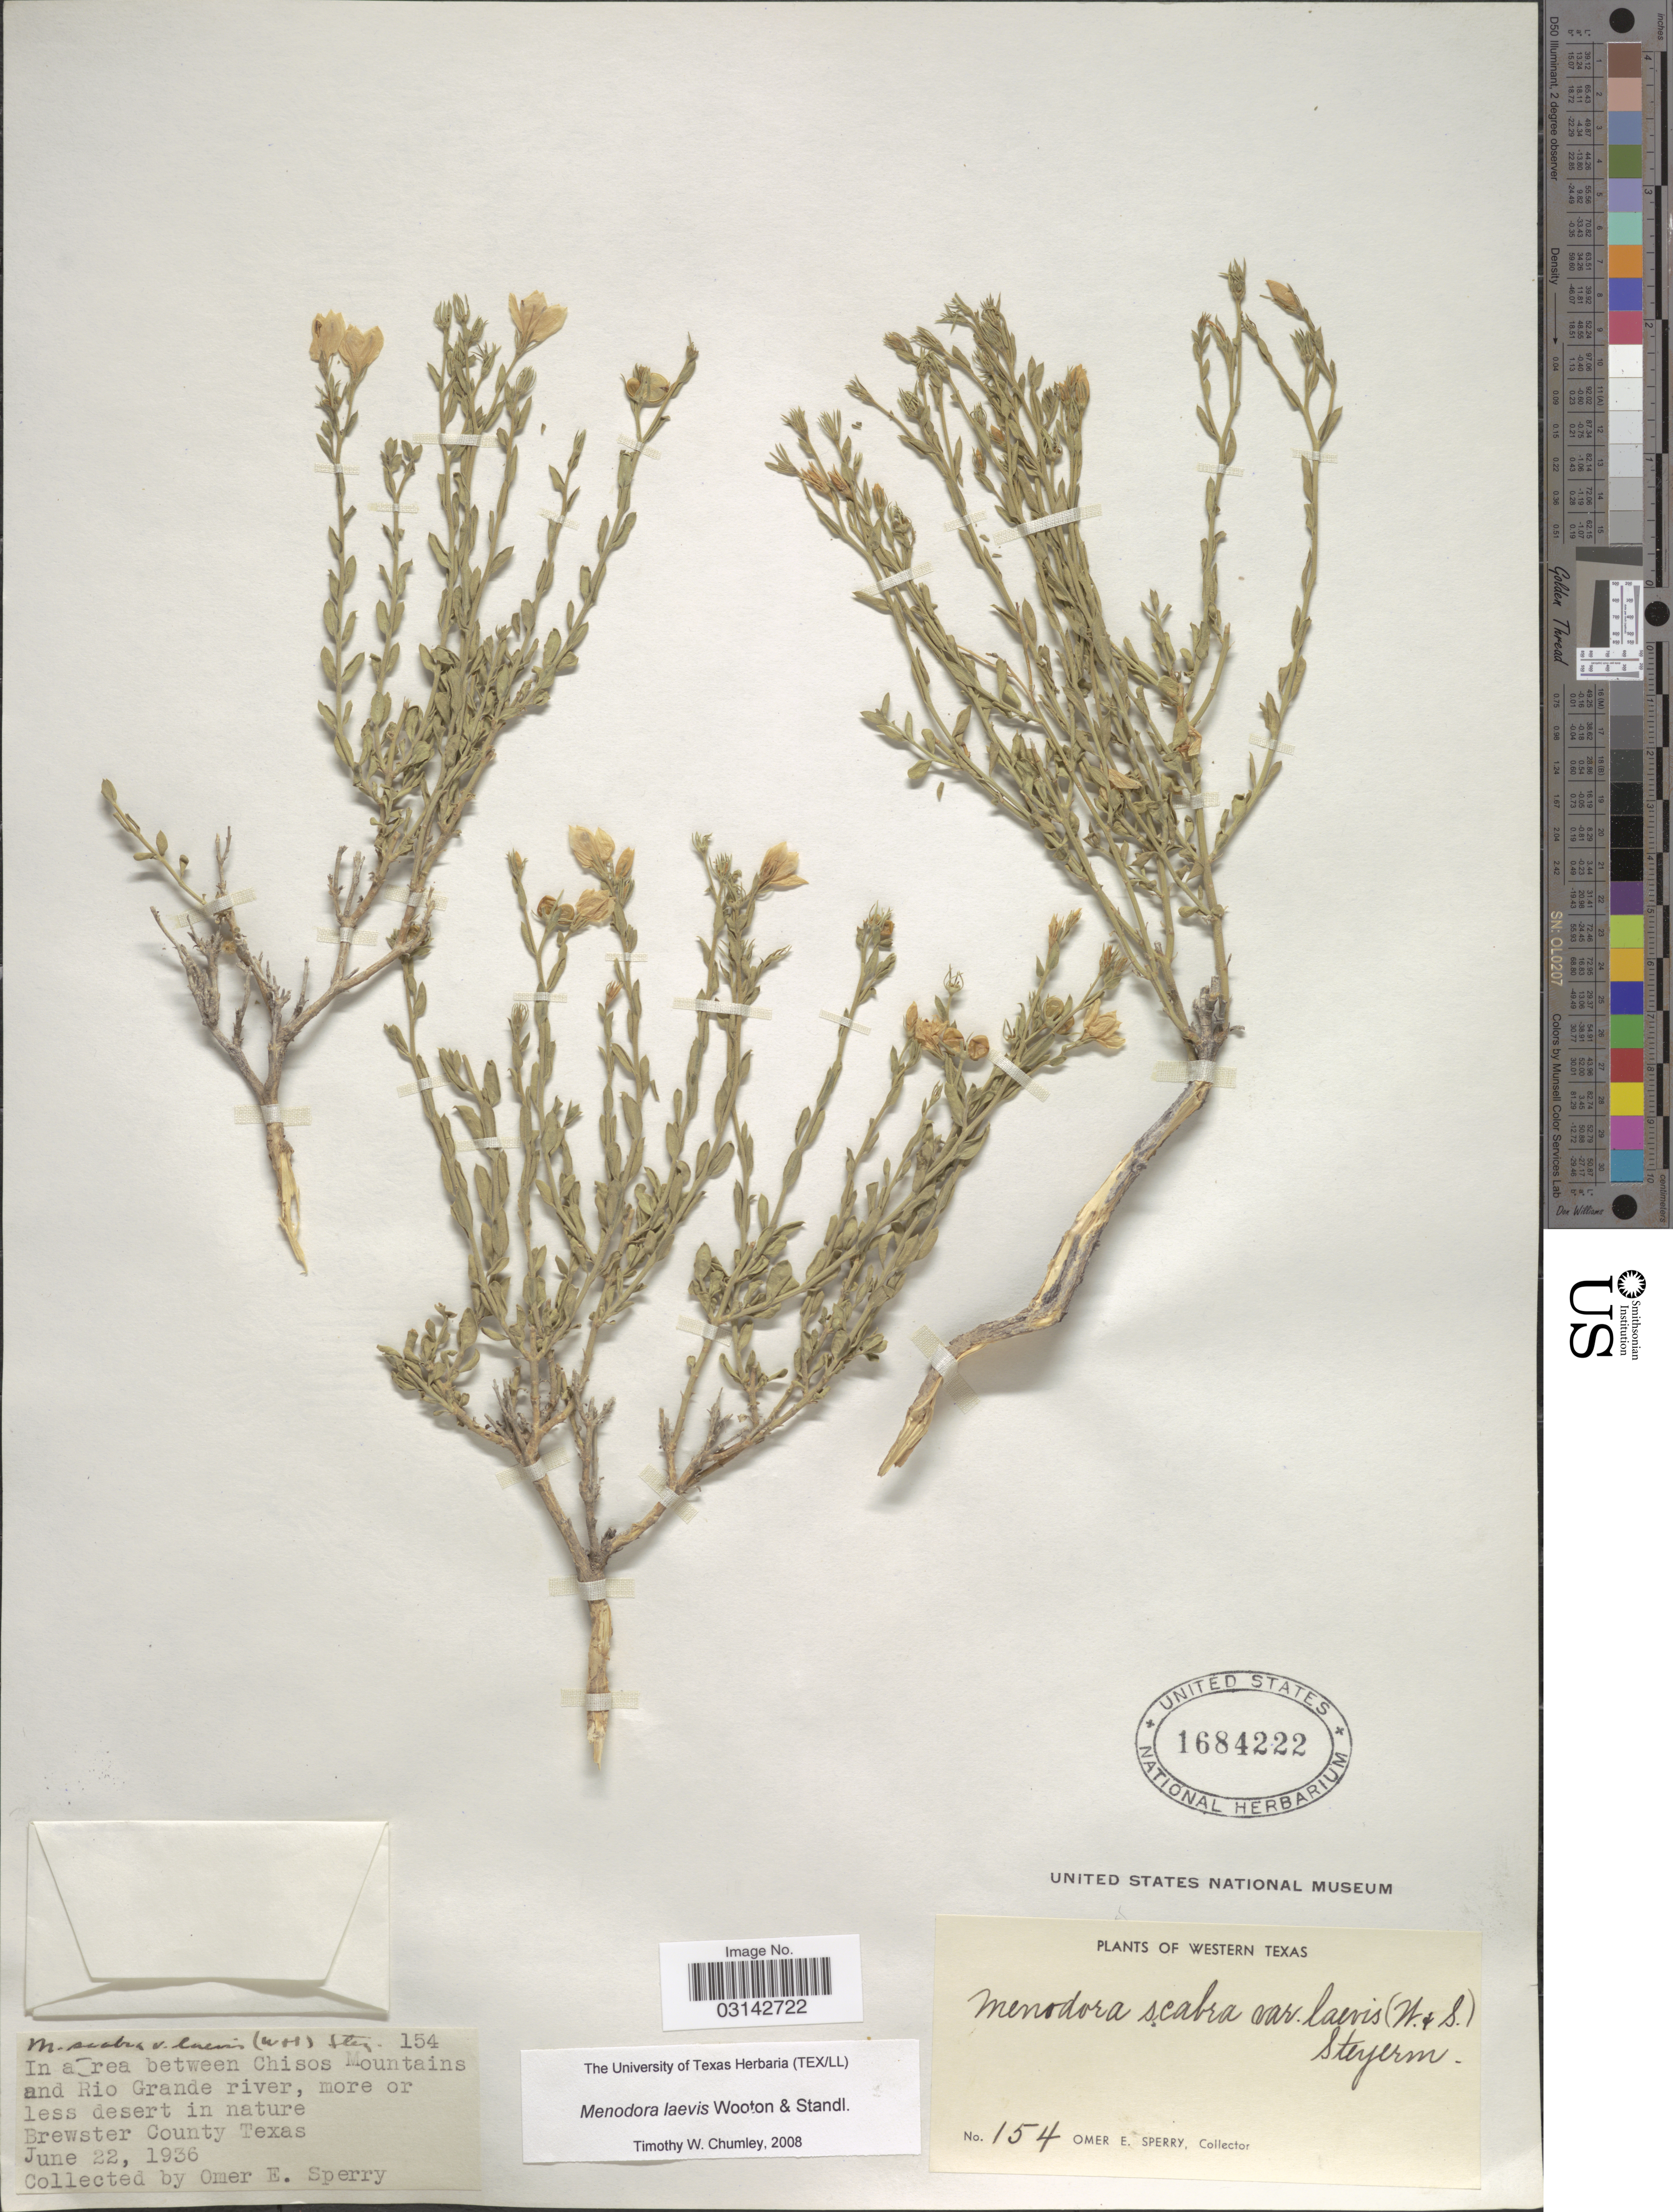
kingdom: Plantae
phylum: Tracheophyta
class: Magnoliopsida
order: Lamiales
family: Oleaceae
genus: Menodora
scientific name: Menodora laevis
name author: Wooton & Standl.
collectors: O. E. Sperry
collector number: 154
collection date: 1936-06-22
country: United States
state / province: Texas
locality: In area between Chisos Mountains and Rio Grande river, more or less desert in nature Brewster County.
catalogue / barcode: US 1684222